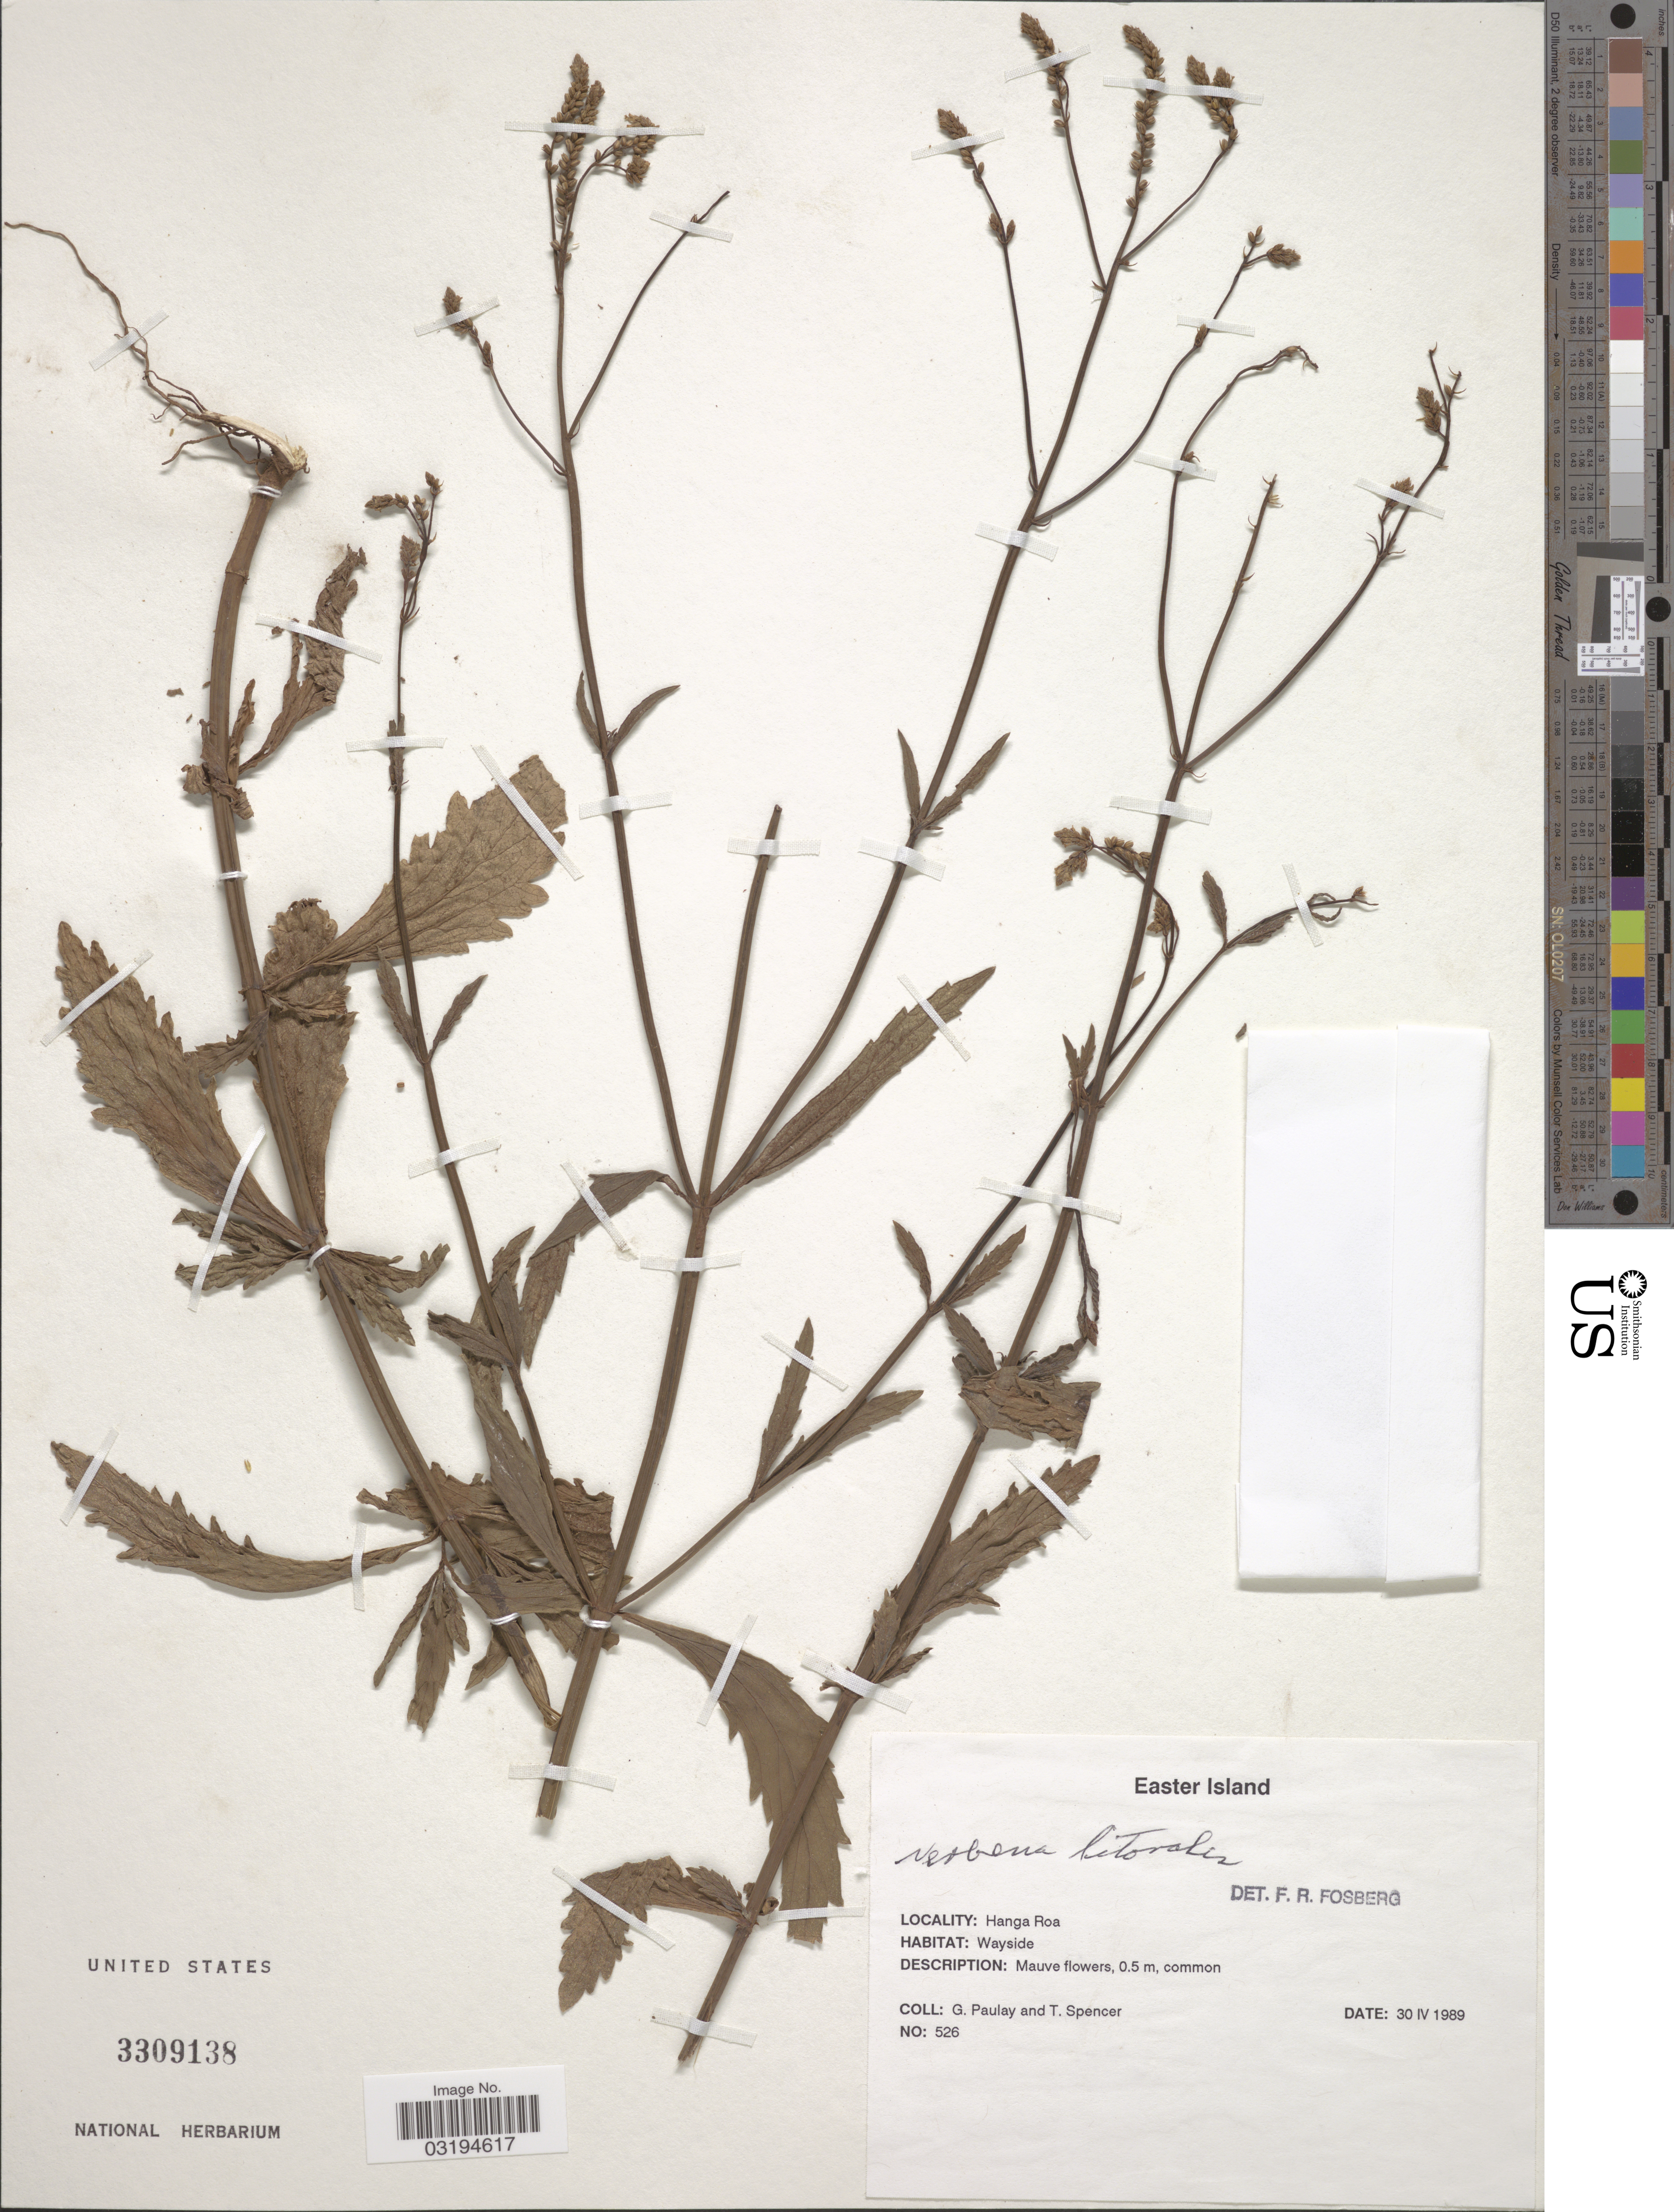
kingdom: Plantae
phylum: Tracheophyta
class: Magnoliopsida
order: Lamiales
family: Verbenaceae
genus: Verbena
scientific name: Verbena litoralis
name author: Kunth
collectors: G. Paulay & T. Spencer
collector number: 526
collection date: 1989-04-30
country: Chile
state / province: Valparaíso (V)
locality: Easter Island. Hanga Roa.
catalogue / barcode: US 3309138